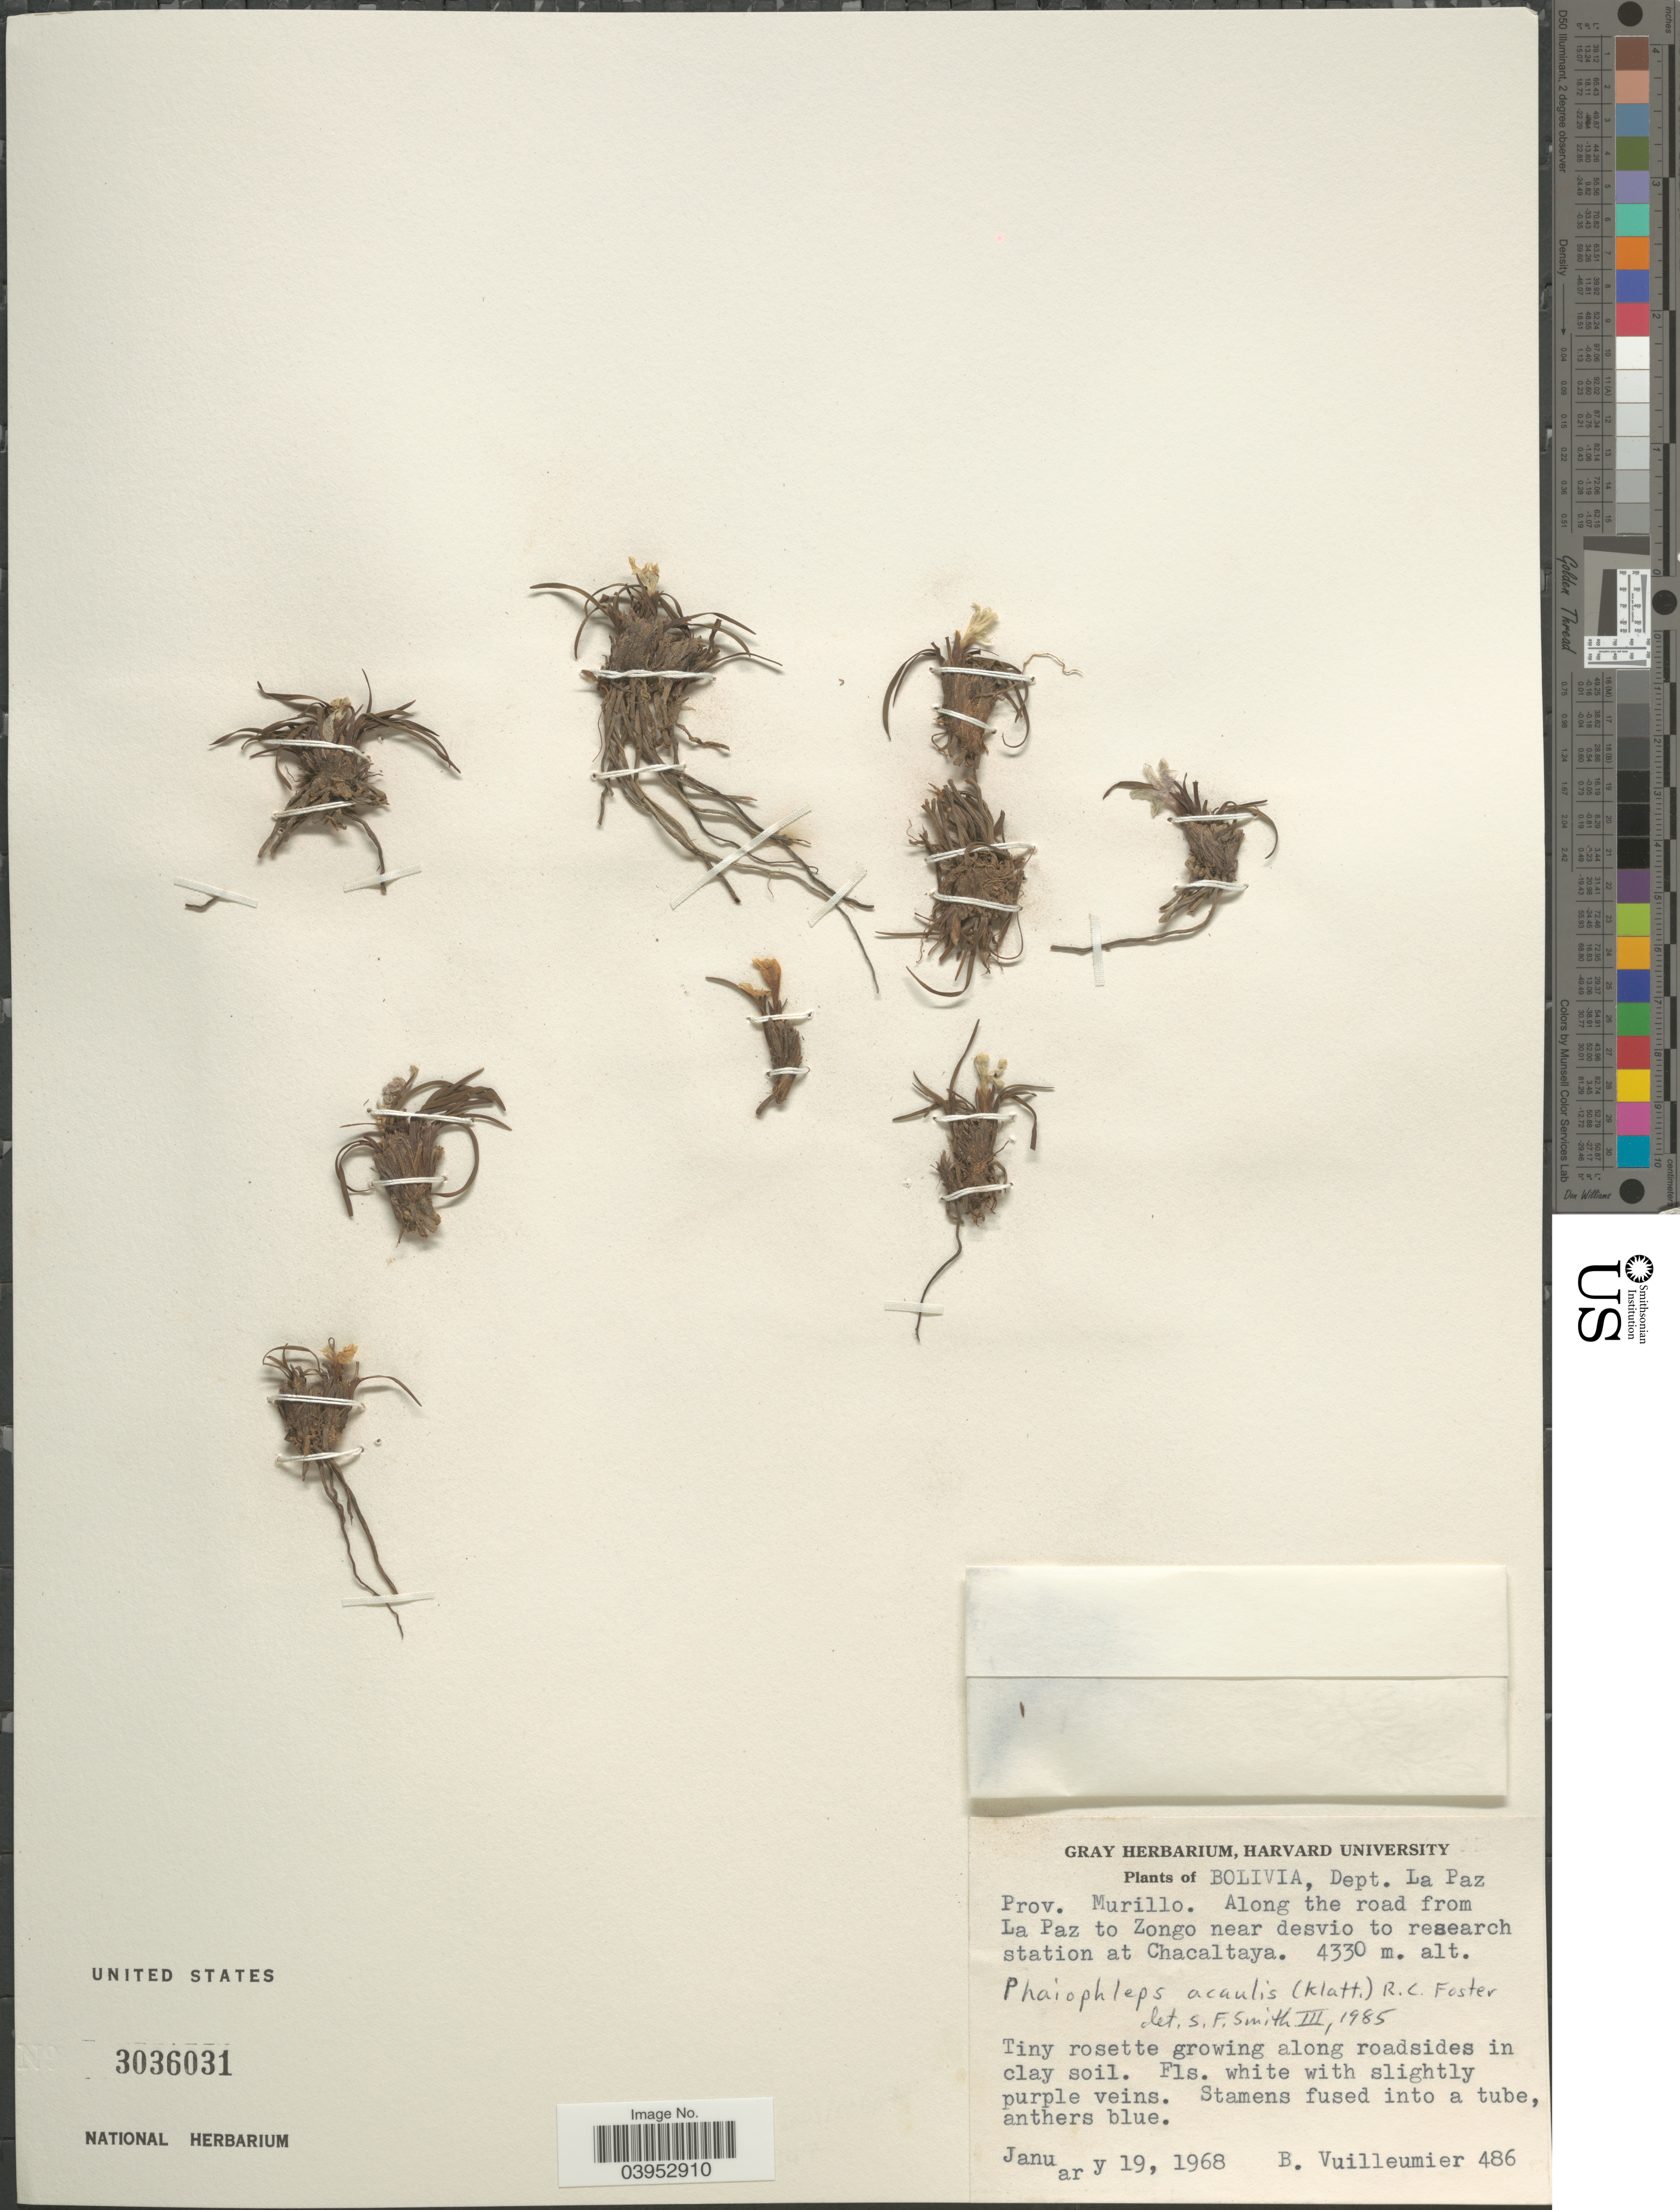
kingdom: Plantae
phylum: Tracheophyta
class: Liliopsida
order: Asparagales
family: Iridaceae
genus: Olsynium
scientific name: Olsynium acuale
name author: (Klatt) Goldblatt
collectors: B. Vuilleumier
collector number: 486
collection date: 1968-01-19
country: Bolivia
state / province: La Paz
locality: Dept. La Paz. Prov. Murillo. Along the road from La Paz to Zongo near desvio to research station at Chacaltaya.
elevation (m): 4330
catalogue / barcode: US 3036031